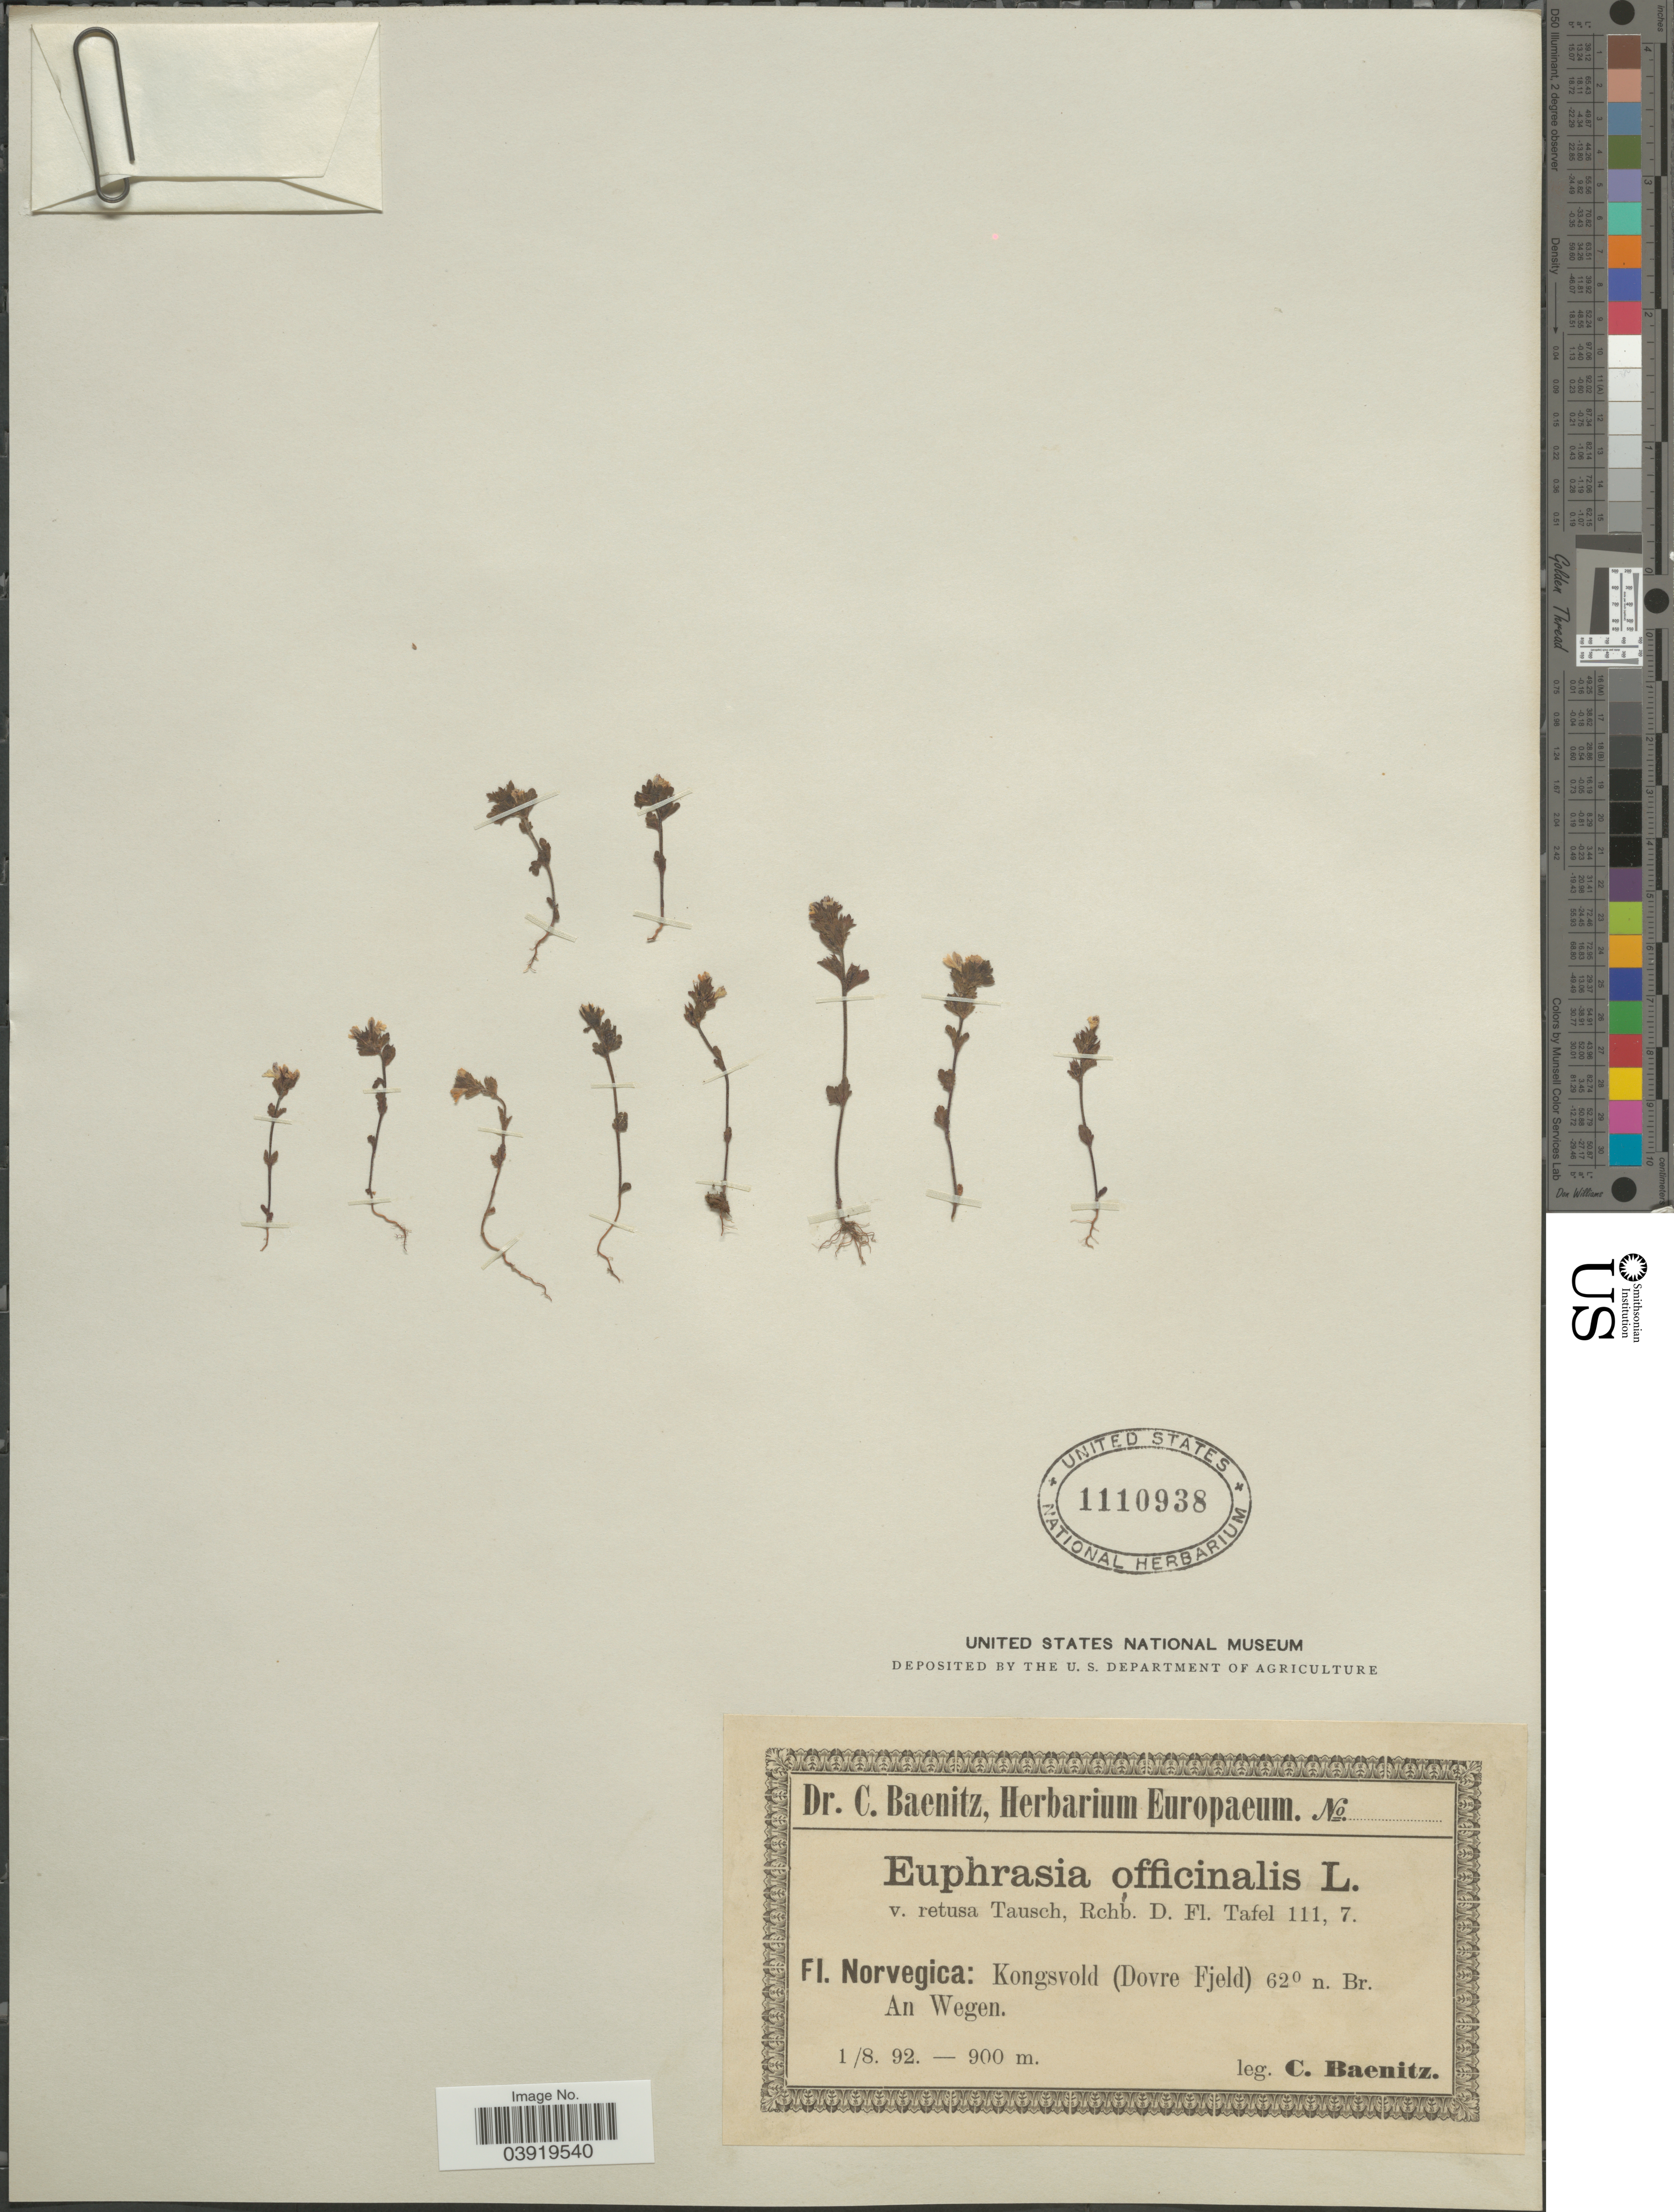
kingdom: Plantae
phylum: Tracheophyta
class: Magnoliopsida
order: Lamiales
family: Orobanchaceae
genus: Euphrasia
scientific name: Euphrasia officinalis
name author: L.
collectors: C. G. Baenitz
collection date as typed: Transcribed d/m/y: 1/8/92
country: Norway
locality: Norvegica: Kongsveld (Dovre Fjeld). An Wegen.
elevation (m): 900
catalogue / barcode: US 1110938